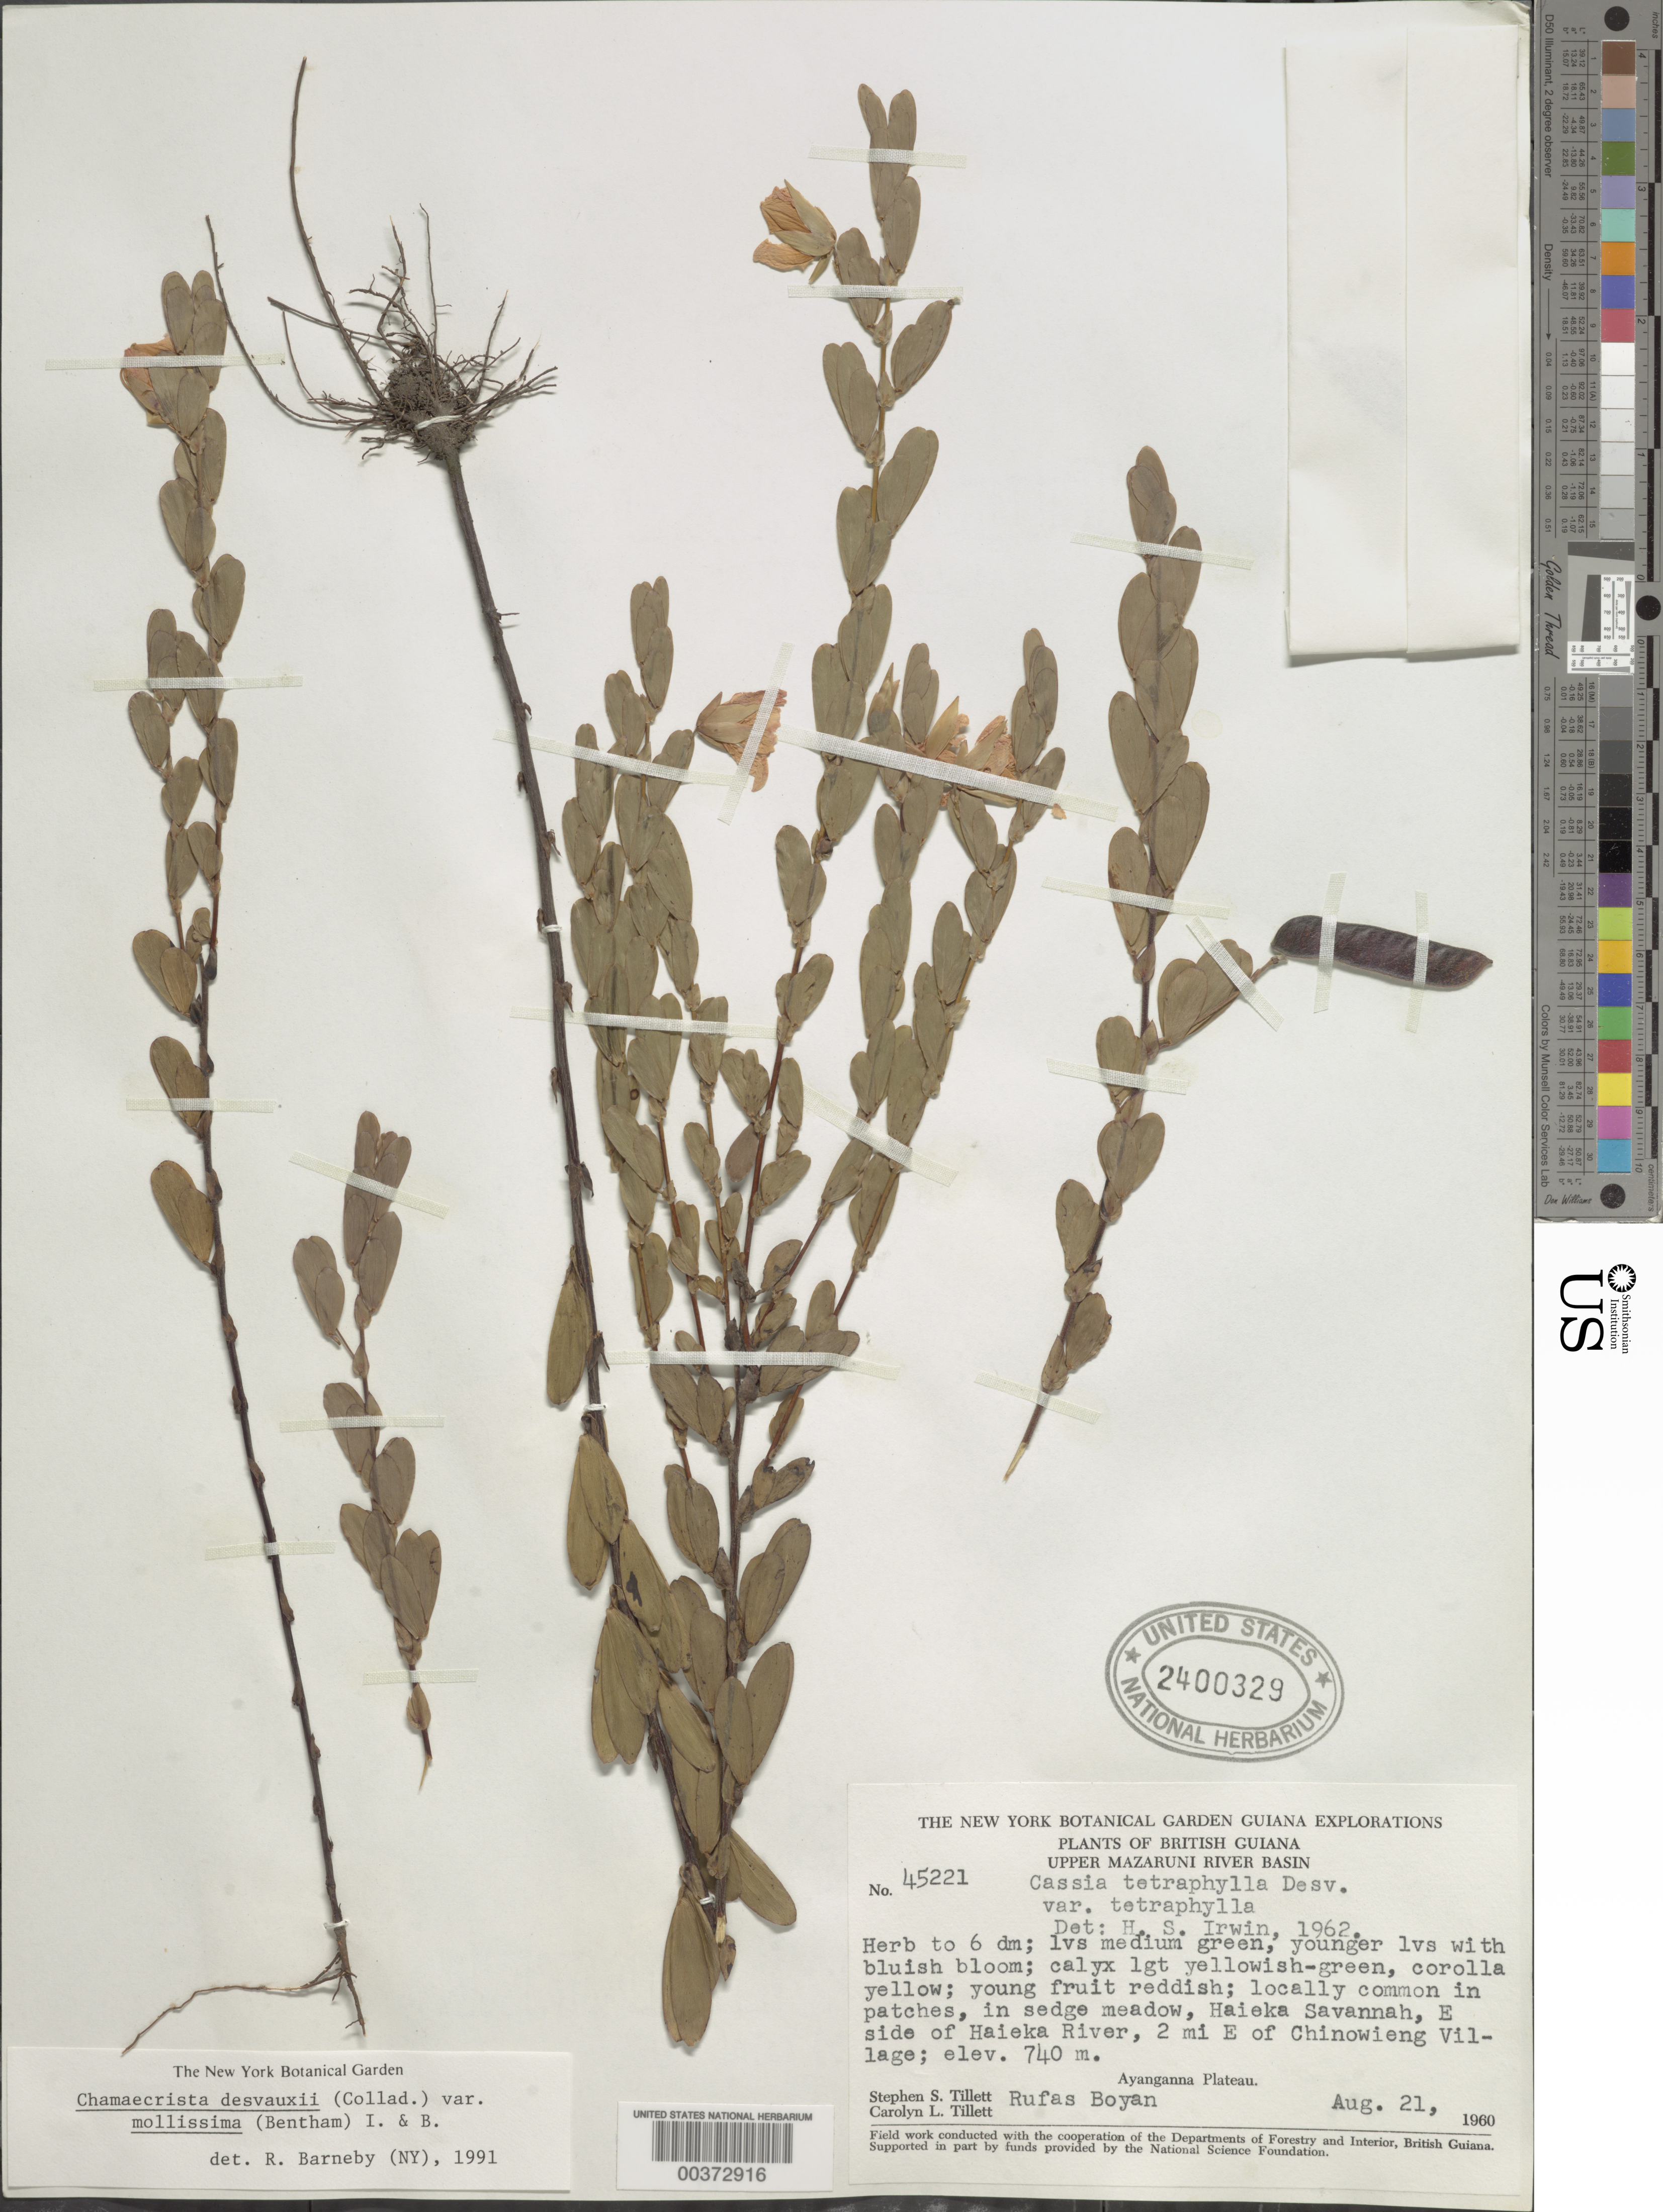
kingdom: Plantae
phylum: Tracheophyta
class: Magnoliopsida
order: Fabales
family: Fabaceae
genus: Chamaecrista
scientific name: Chamaecrista desvauxii var. mollissima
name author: (Benth.) H.S. Irwin & Barneby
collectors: S. S. Tillett, C. L. Tillett & R. Boyan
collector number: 45211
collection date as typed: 21 Aug 1960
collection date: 1960-08-21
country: Guyana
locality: Haieka savannah, e side of haieka river, 2 mi e of chinowieng village; upper mazaruni river basin; ayanganna plateau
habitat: Om sedge meadow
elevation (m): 740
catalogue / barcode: US 2400329